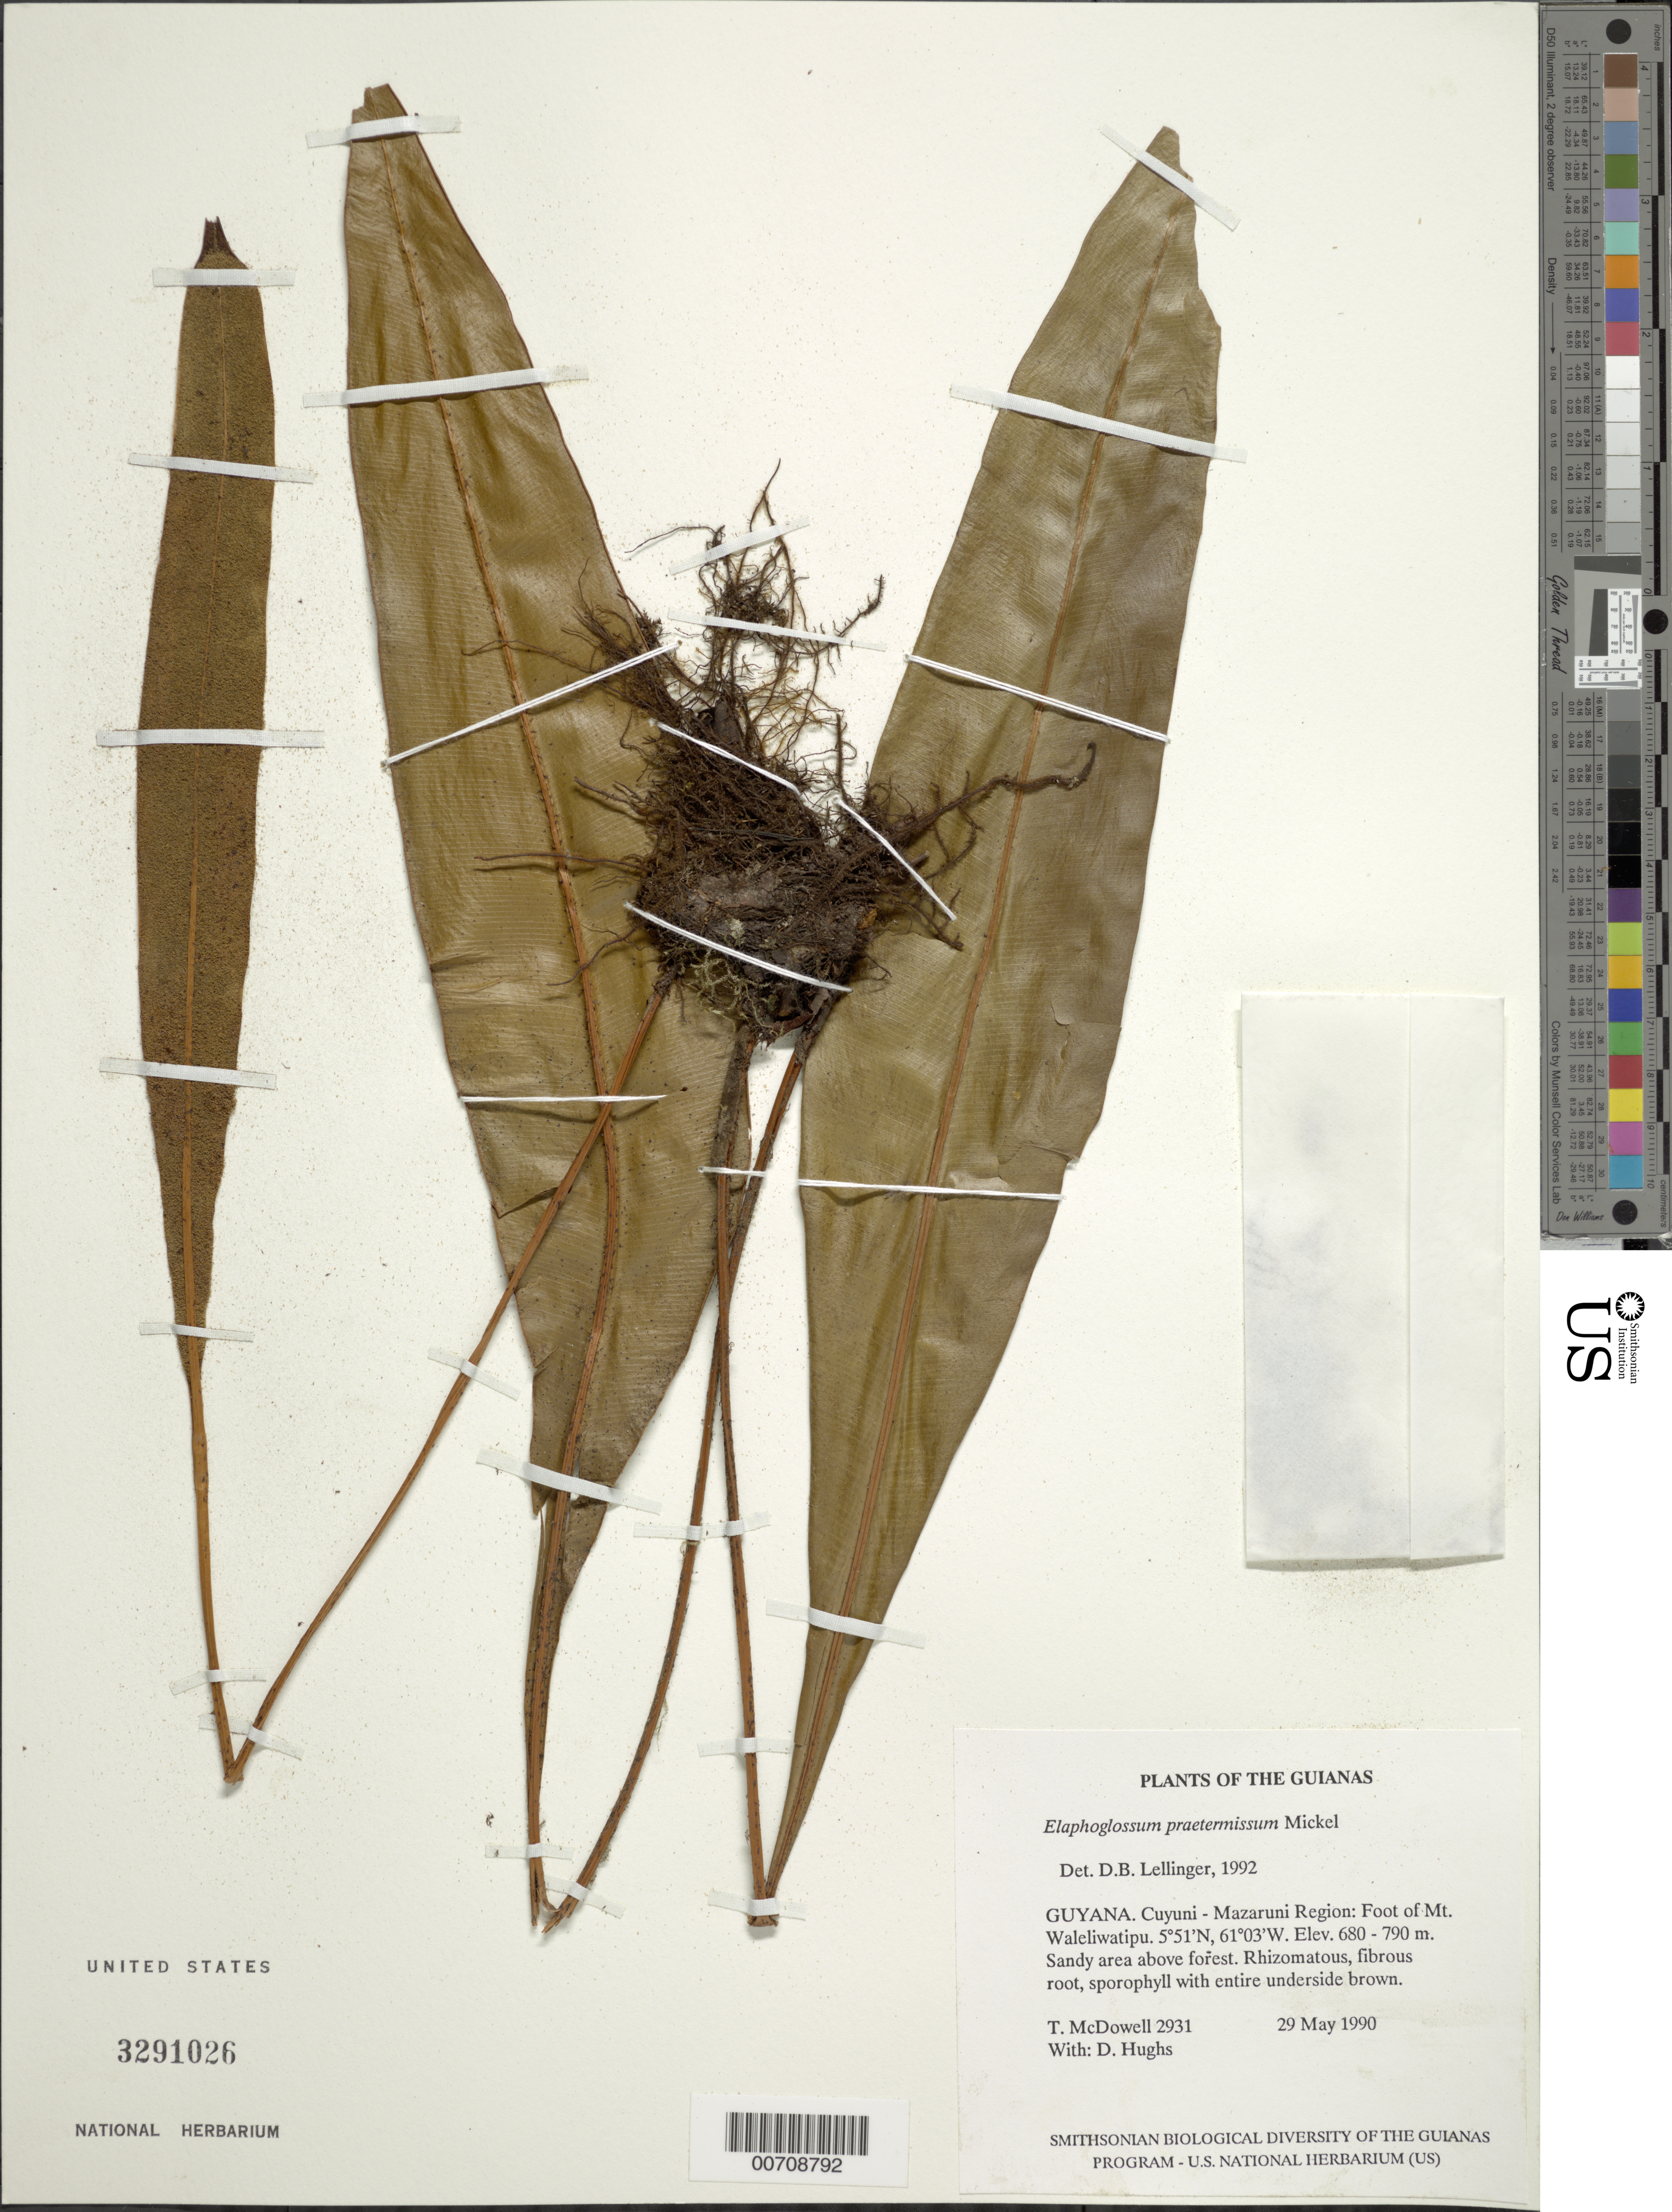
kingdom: Plantae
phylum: Tracheophyta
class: Polypodiopsida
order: Polypodiales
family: Dryopteridaceae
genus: Elaphoglossum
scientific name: Elaphoglossum praetermissum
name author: Mickel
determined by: Lellinger, David B., (BOT), Smithsonian Institution - National Museum of Natural History (UNITED STATES)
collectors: T. McDowell, D. Hughs, L. Anselmo & L. Thompson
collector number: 2931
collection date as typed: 29 May 1990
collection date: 1990-05-29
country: Guyana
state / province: Cuyuni-Mazaruni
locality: Foot of Mt. Waleliwatipu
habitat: Sandy area above forest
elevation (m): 680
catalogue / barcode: US 3291026